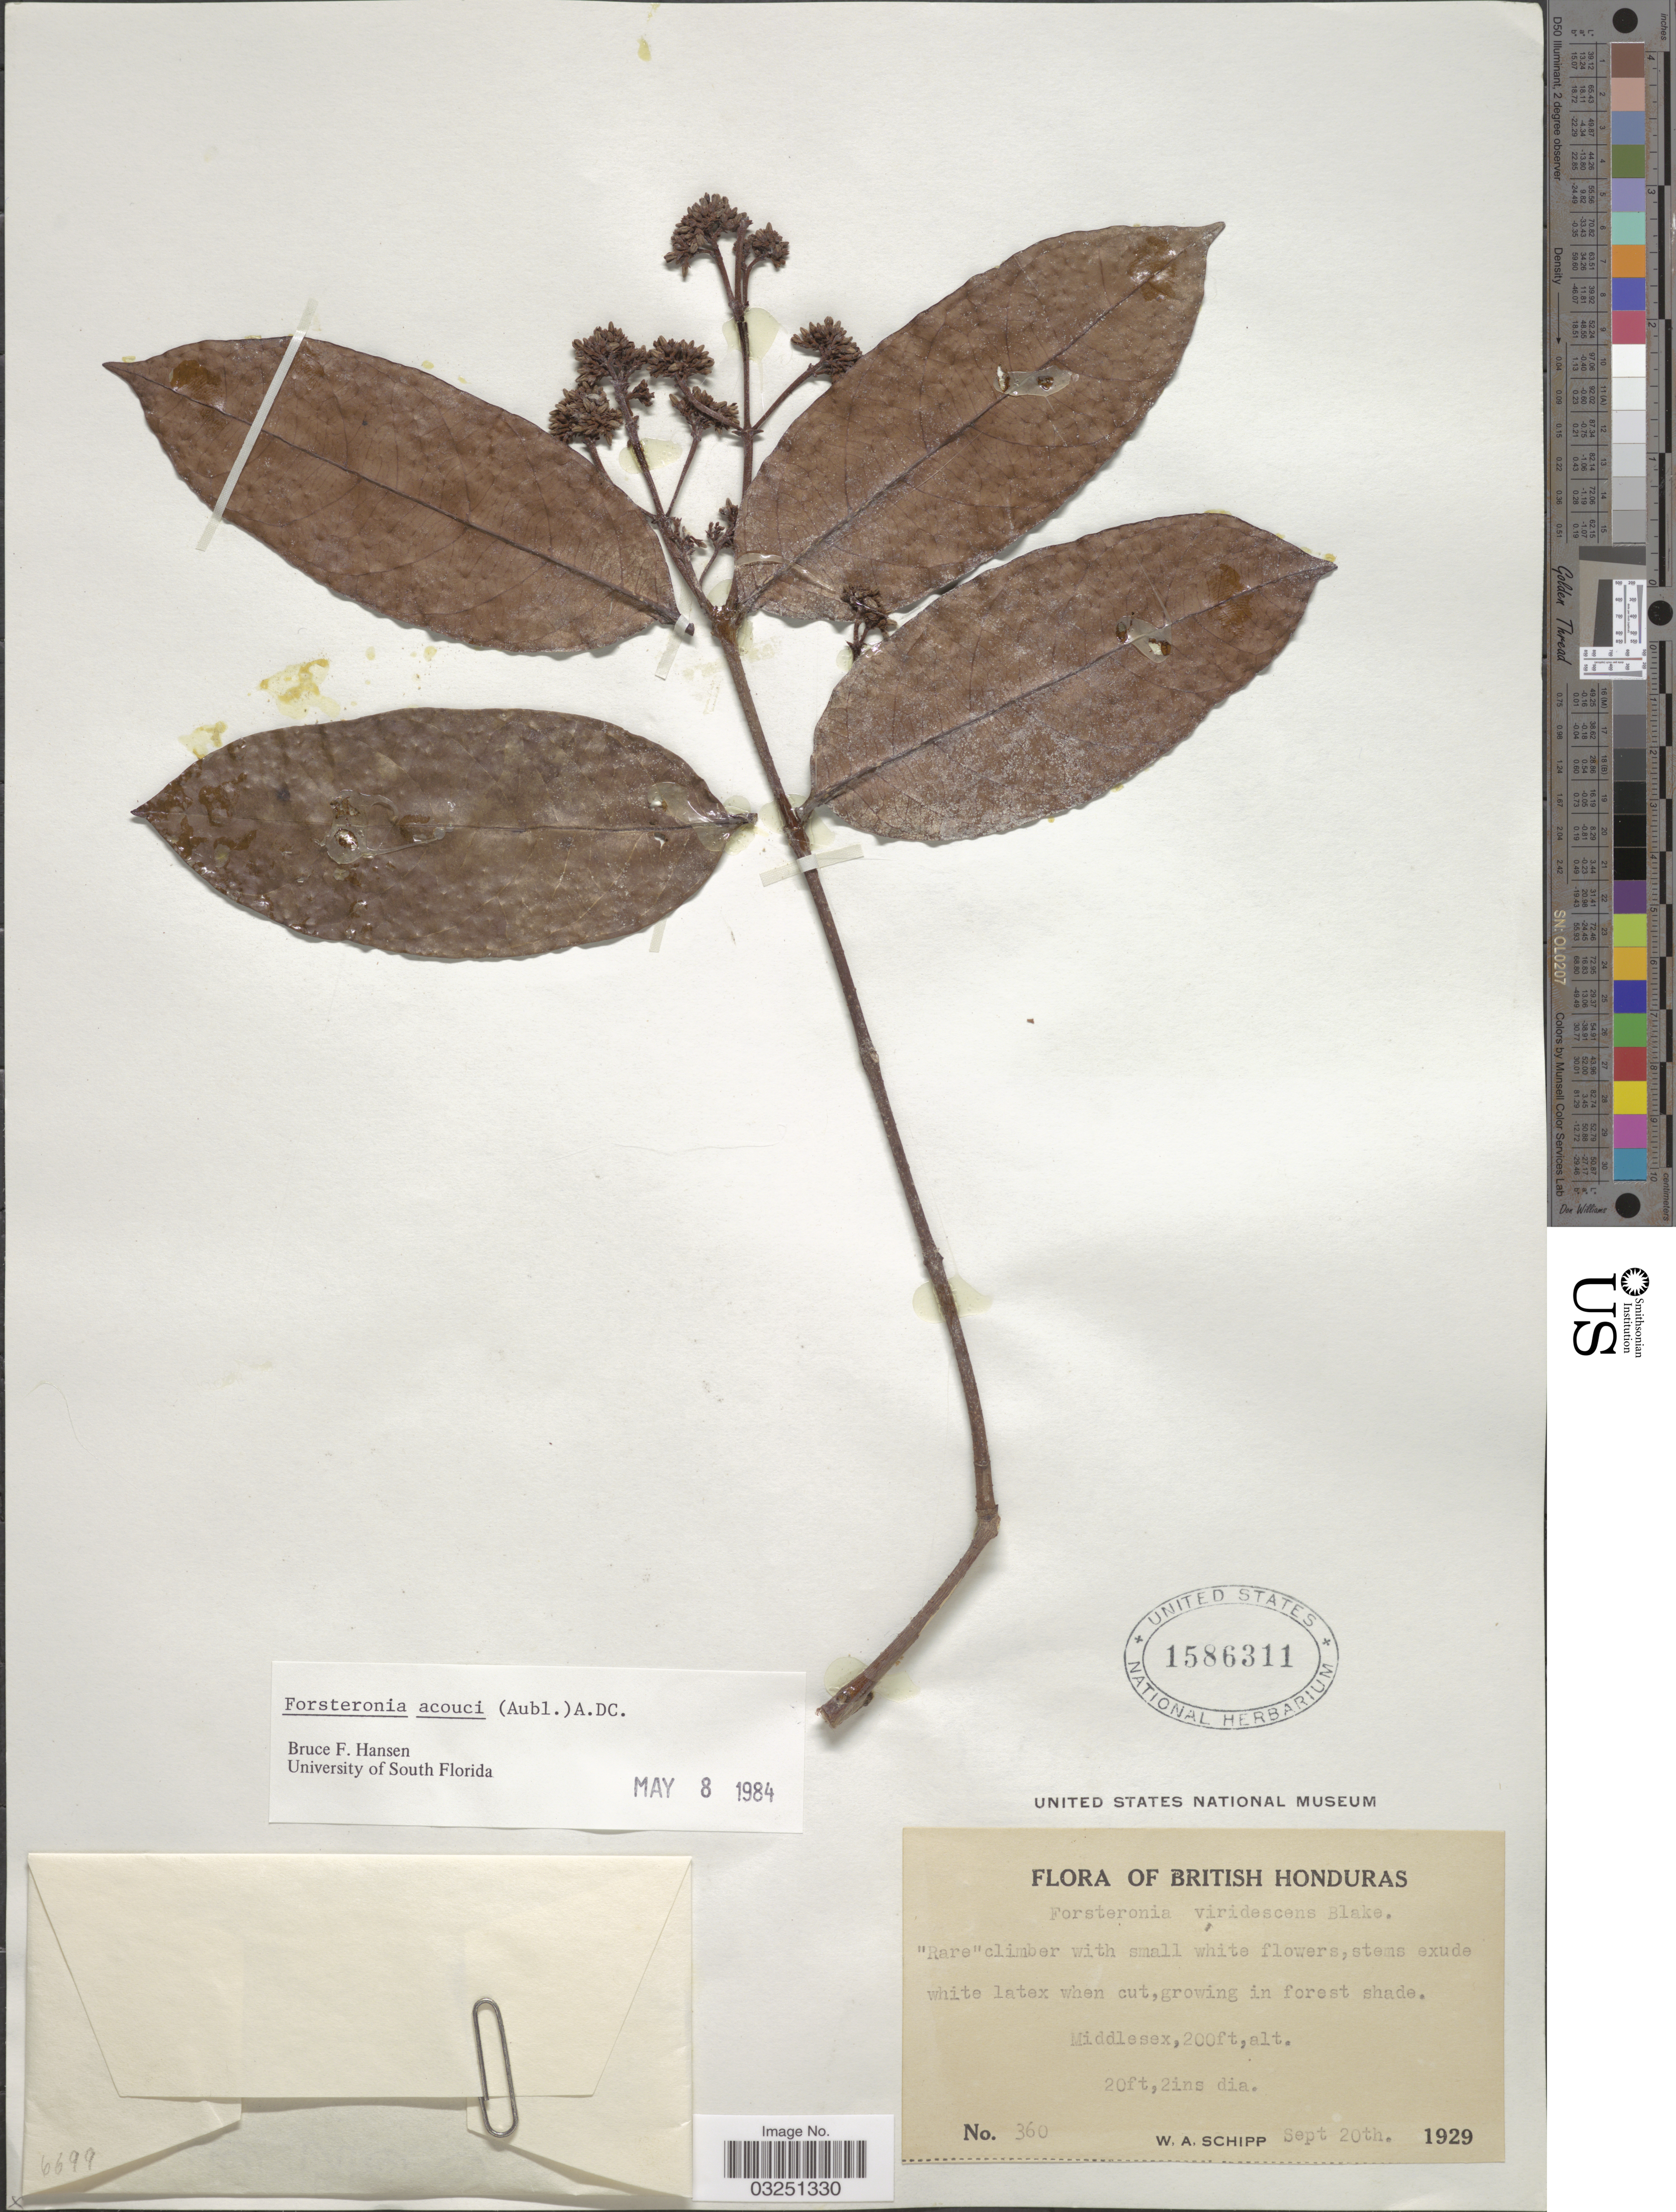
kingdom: Plantae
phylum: Tracheophyta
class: Magnoliopsida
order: Gentianales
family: Apocynaceae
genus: Forsteronia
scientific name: Forsteronia acouci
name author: (Aubl.) A. DC.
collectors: W. Schipp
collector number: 360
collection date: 1929-09-20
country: Belize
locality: British Honduras. Middlesex.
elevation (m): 61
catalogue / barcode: US 1586311